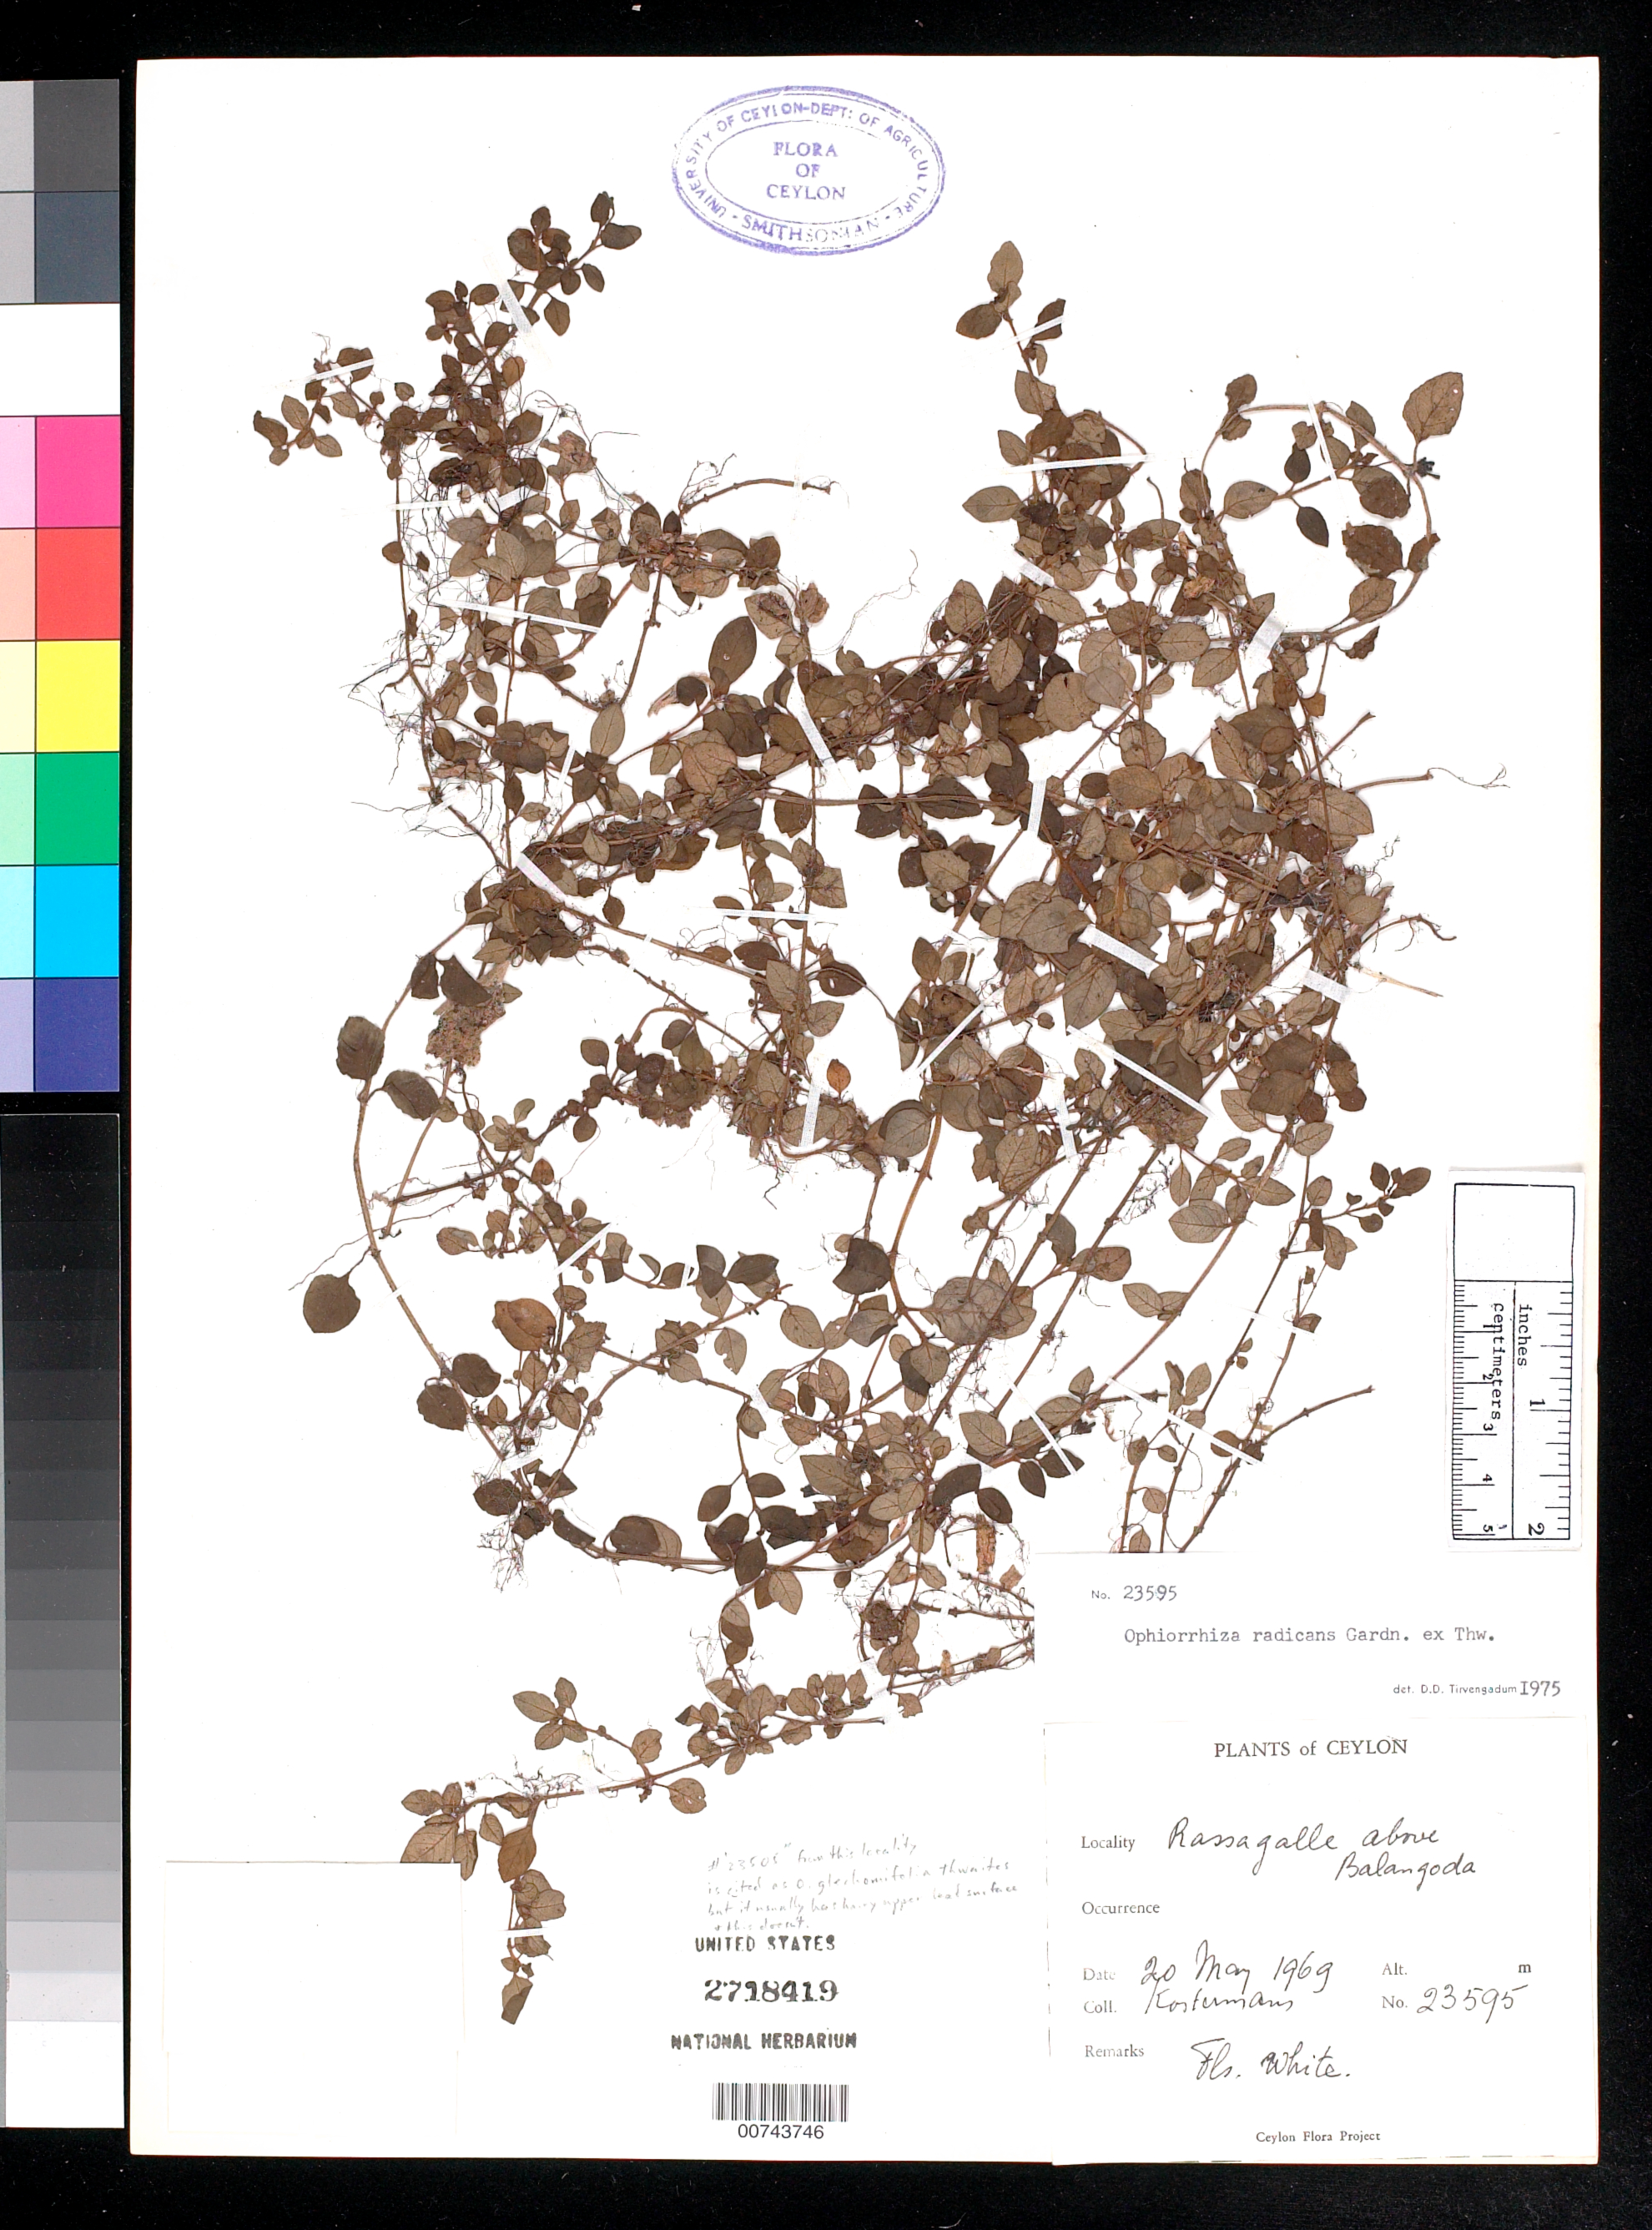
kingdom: Plantae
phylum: Tracheophyta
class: Magnoliopsida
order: Gentianales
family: Rubiaceae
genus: Ophiorrhiza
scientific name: Ophiorrhiza radicans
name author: Gardner ex Thwaites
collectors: A. J. G. Kostermans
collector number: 23595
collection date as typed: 20 May 1969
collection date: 1969-05-20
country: Sri Lanka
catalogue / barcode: US 2718419